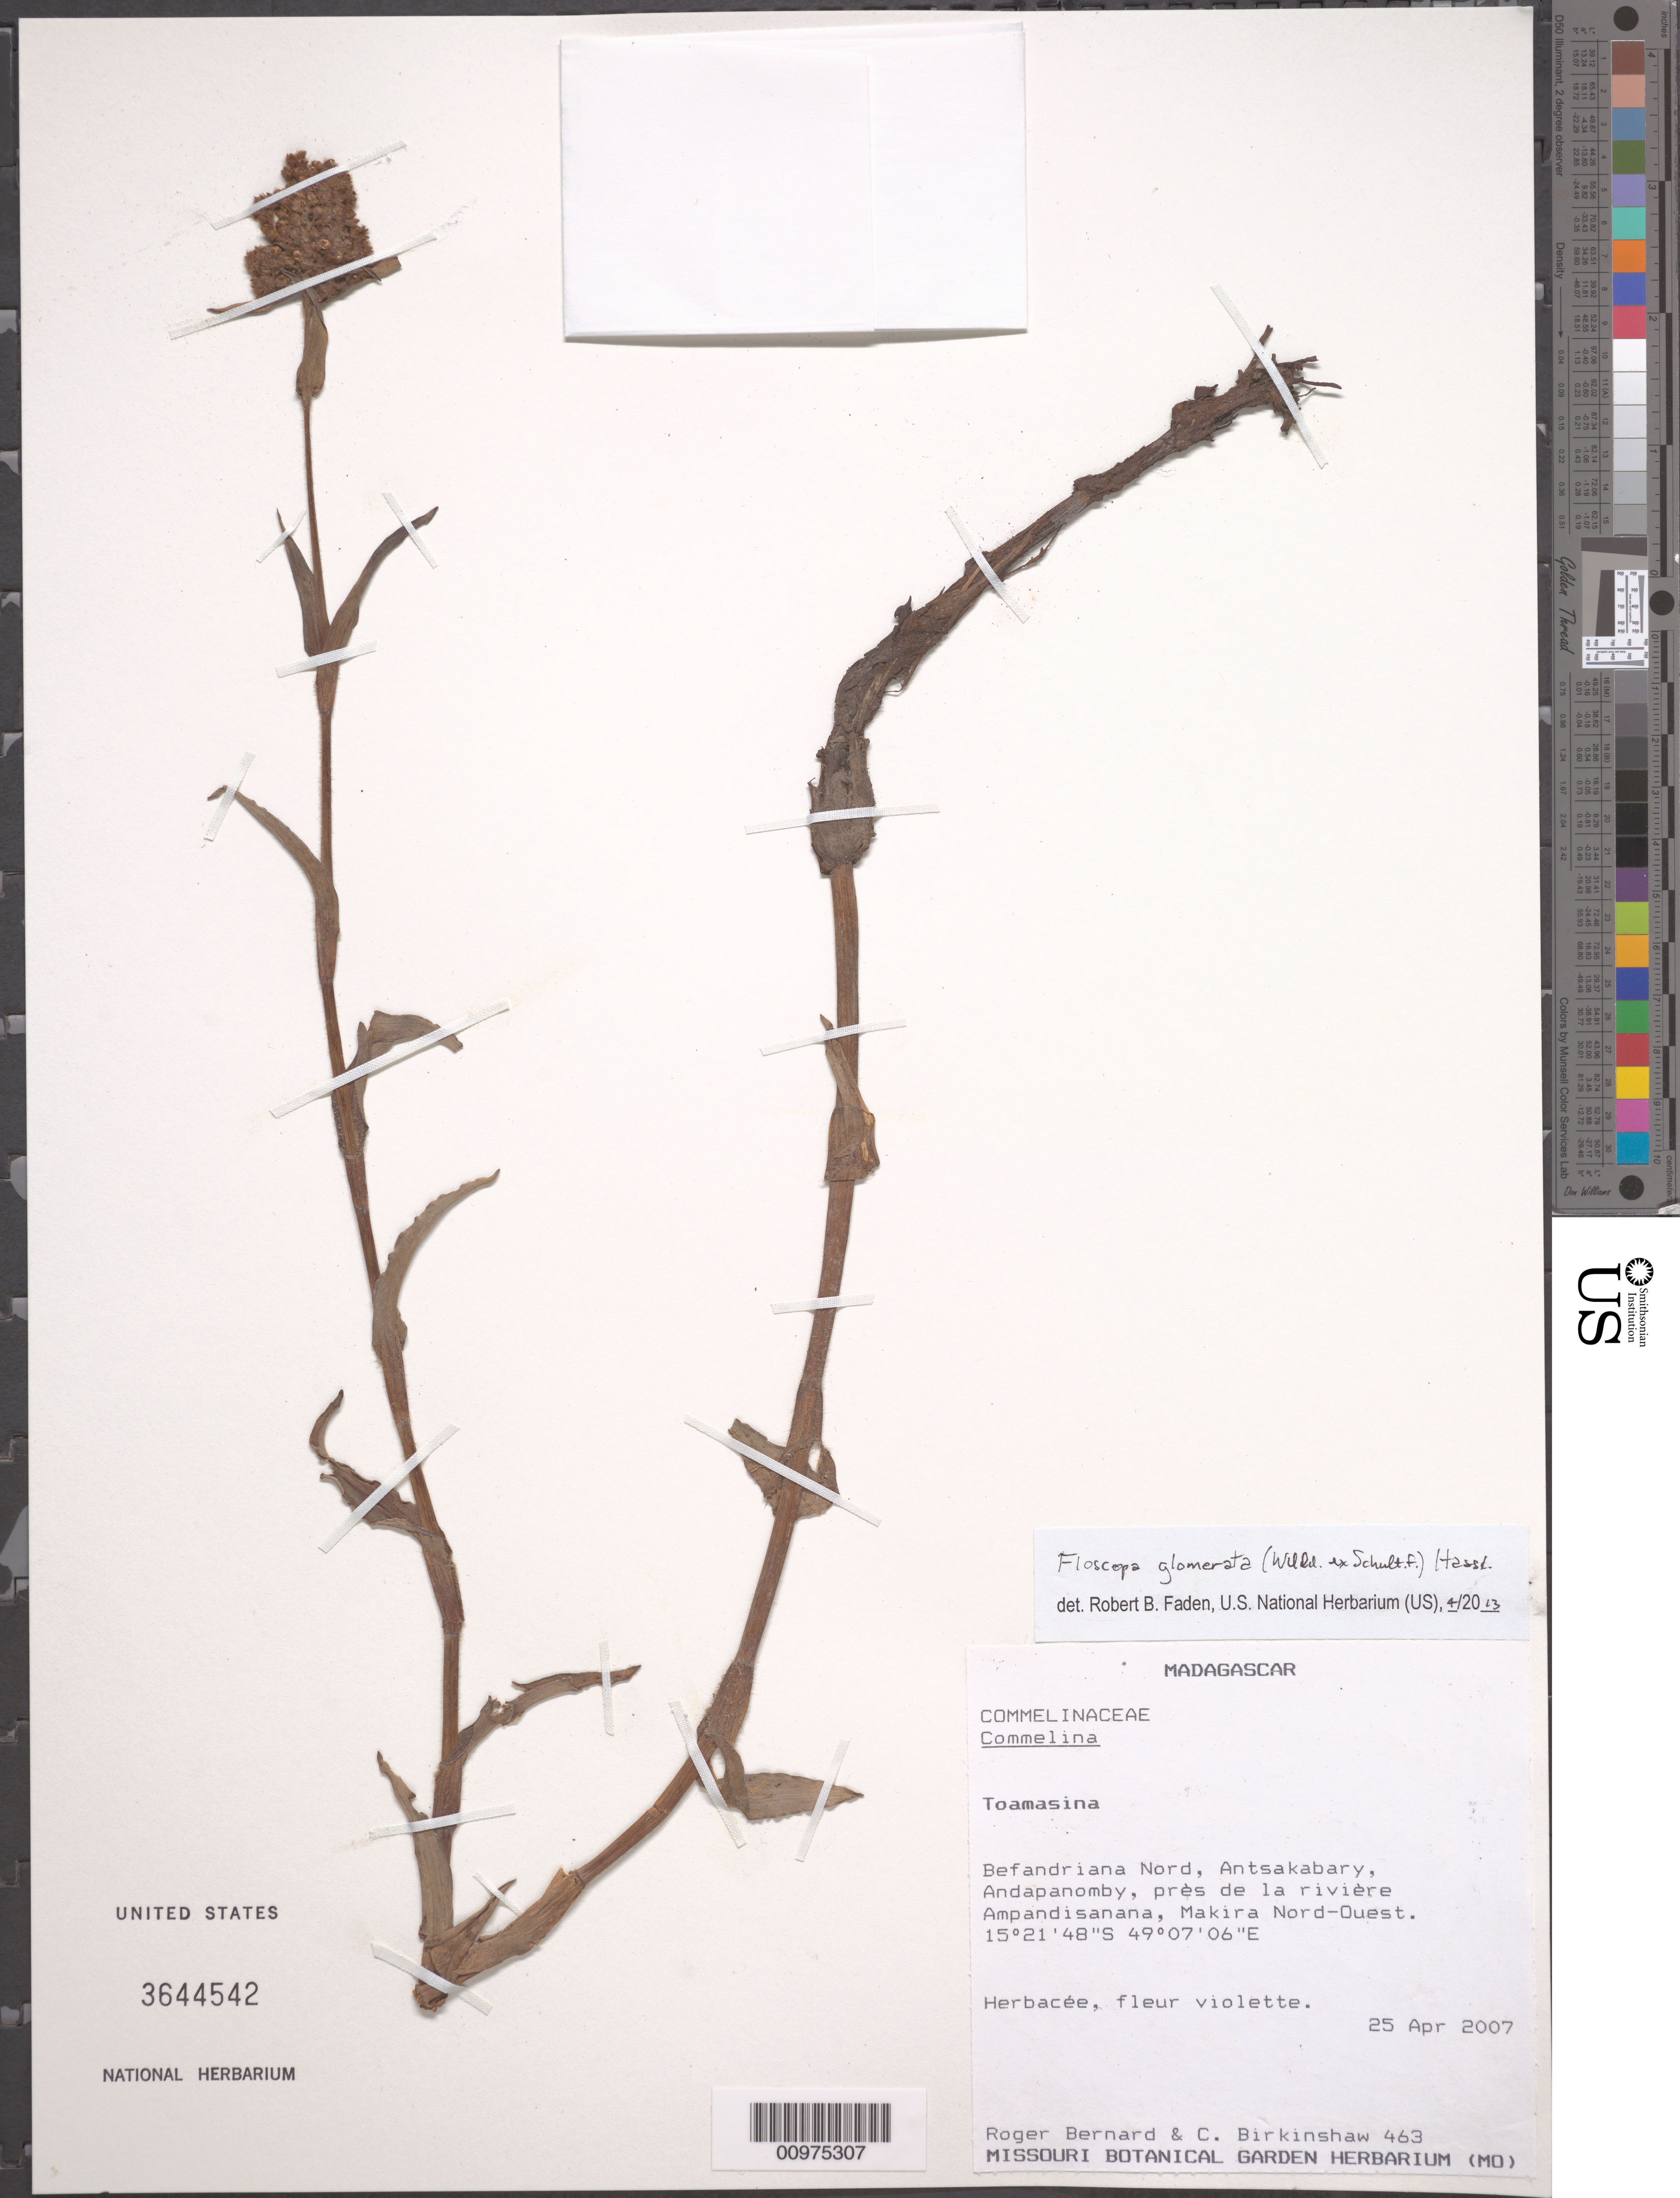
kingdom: Plantae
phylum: Tracheophyta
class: Liliopsida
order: Commelinales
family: Commelinaceae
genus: Floscopa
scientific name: Floscopa glomerata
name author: (Willd. ex Schult. & Schult. f.) Hassk.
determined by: Faden, Robert B., (US), Smithsonian Institution - National Museum of Natural History (UNITED STATES)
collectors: R. Bernard & C. R. Birkinshaw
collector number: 463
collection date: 2007-04-25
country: Madagascar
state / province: Analanjirofo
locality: Befandriana Nord, Antsakabary, Andapanomby, près de la rivière Ampandisanana, Makira Nord-Ouest.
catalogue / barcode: US 3644542